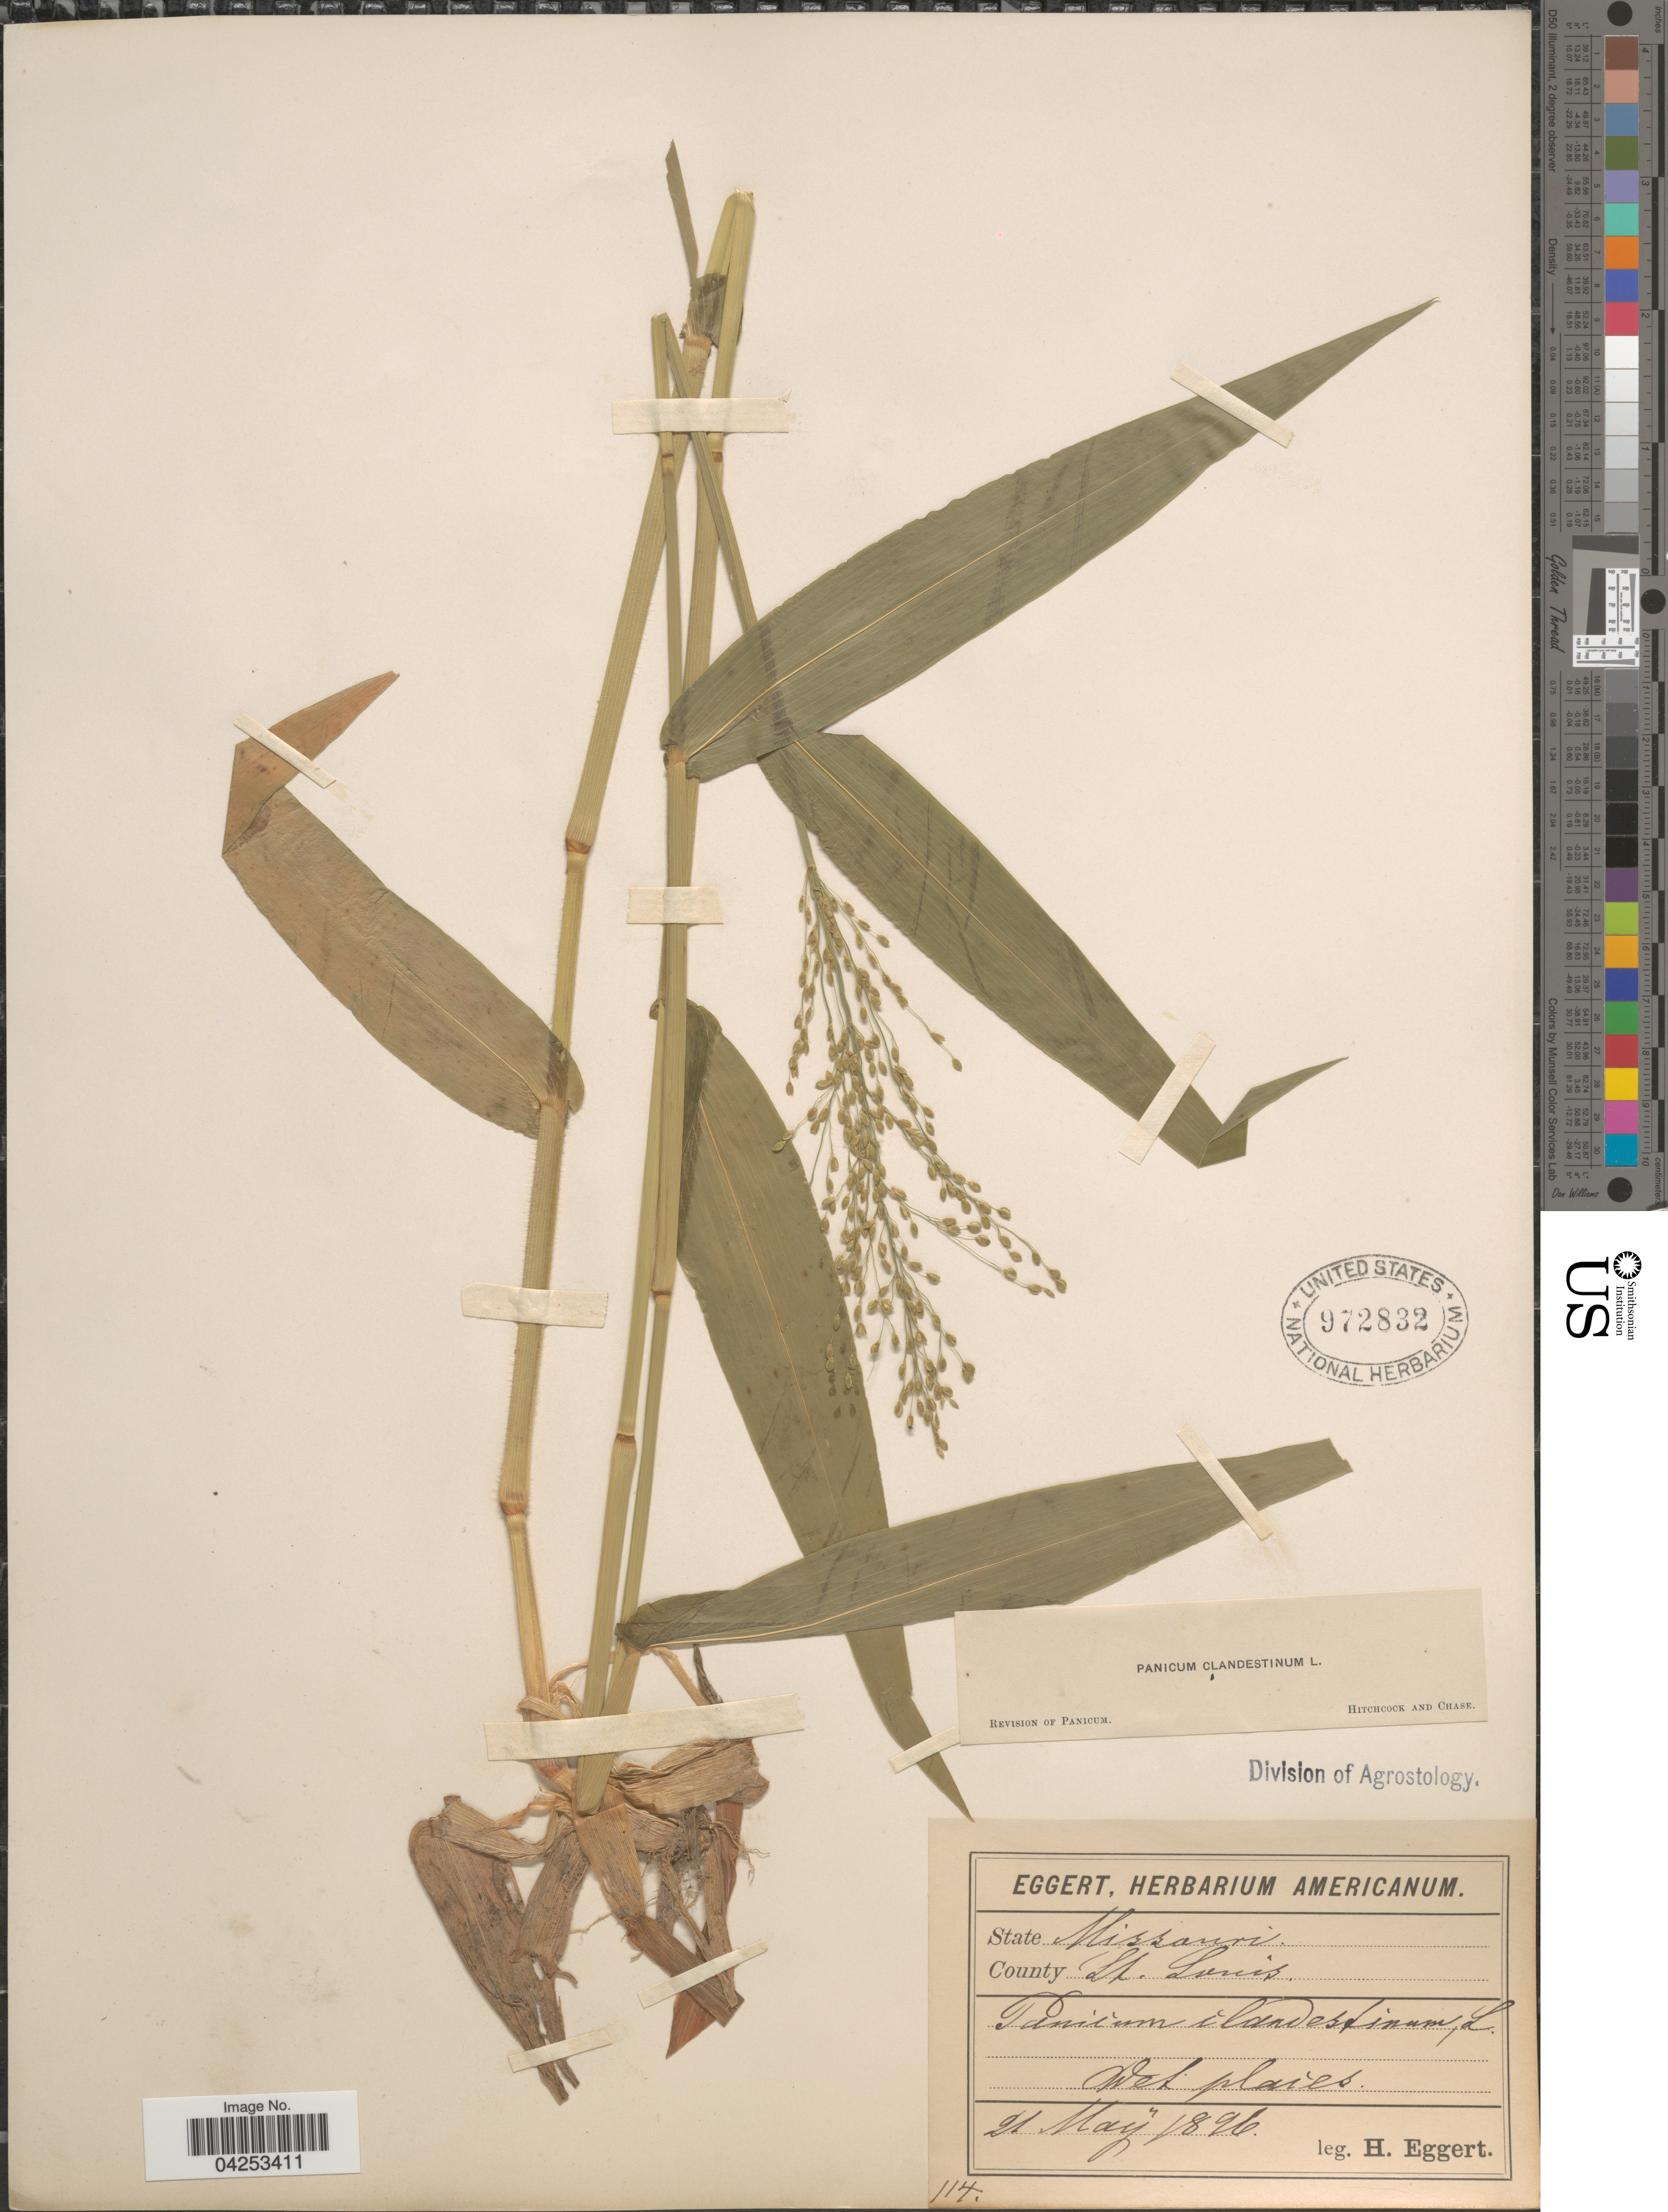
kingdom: Plantae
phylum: Tracheophyta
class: Liliopsida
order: Poales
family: Poaceae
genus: Dichanthelium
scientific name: Dichanthelium clandestinum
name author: (L.) Gould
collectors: H. Eggert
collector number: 114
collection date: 1896-05-21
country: United States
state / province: Missouri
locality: County St. Louis.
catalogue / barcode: US 972832